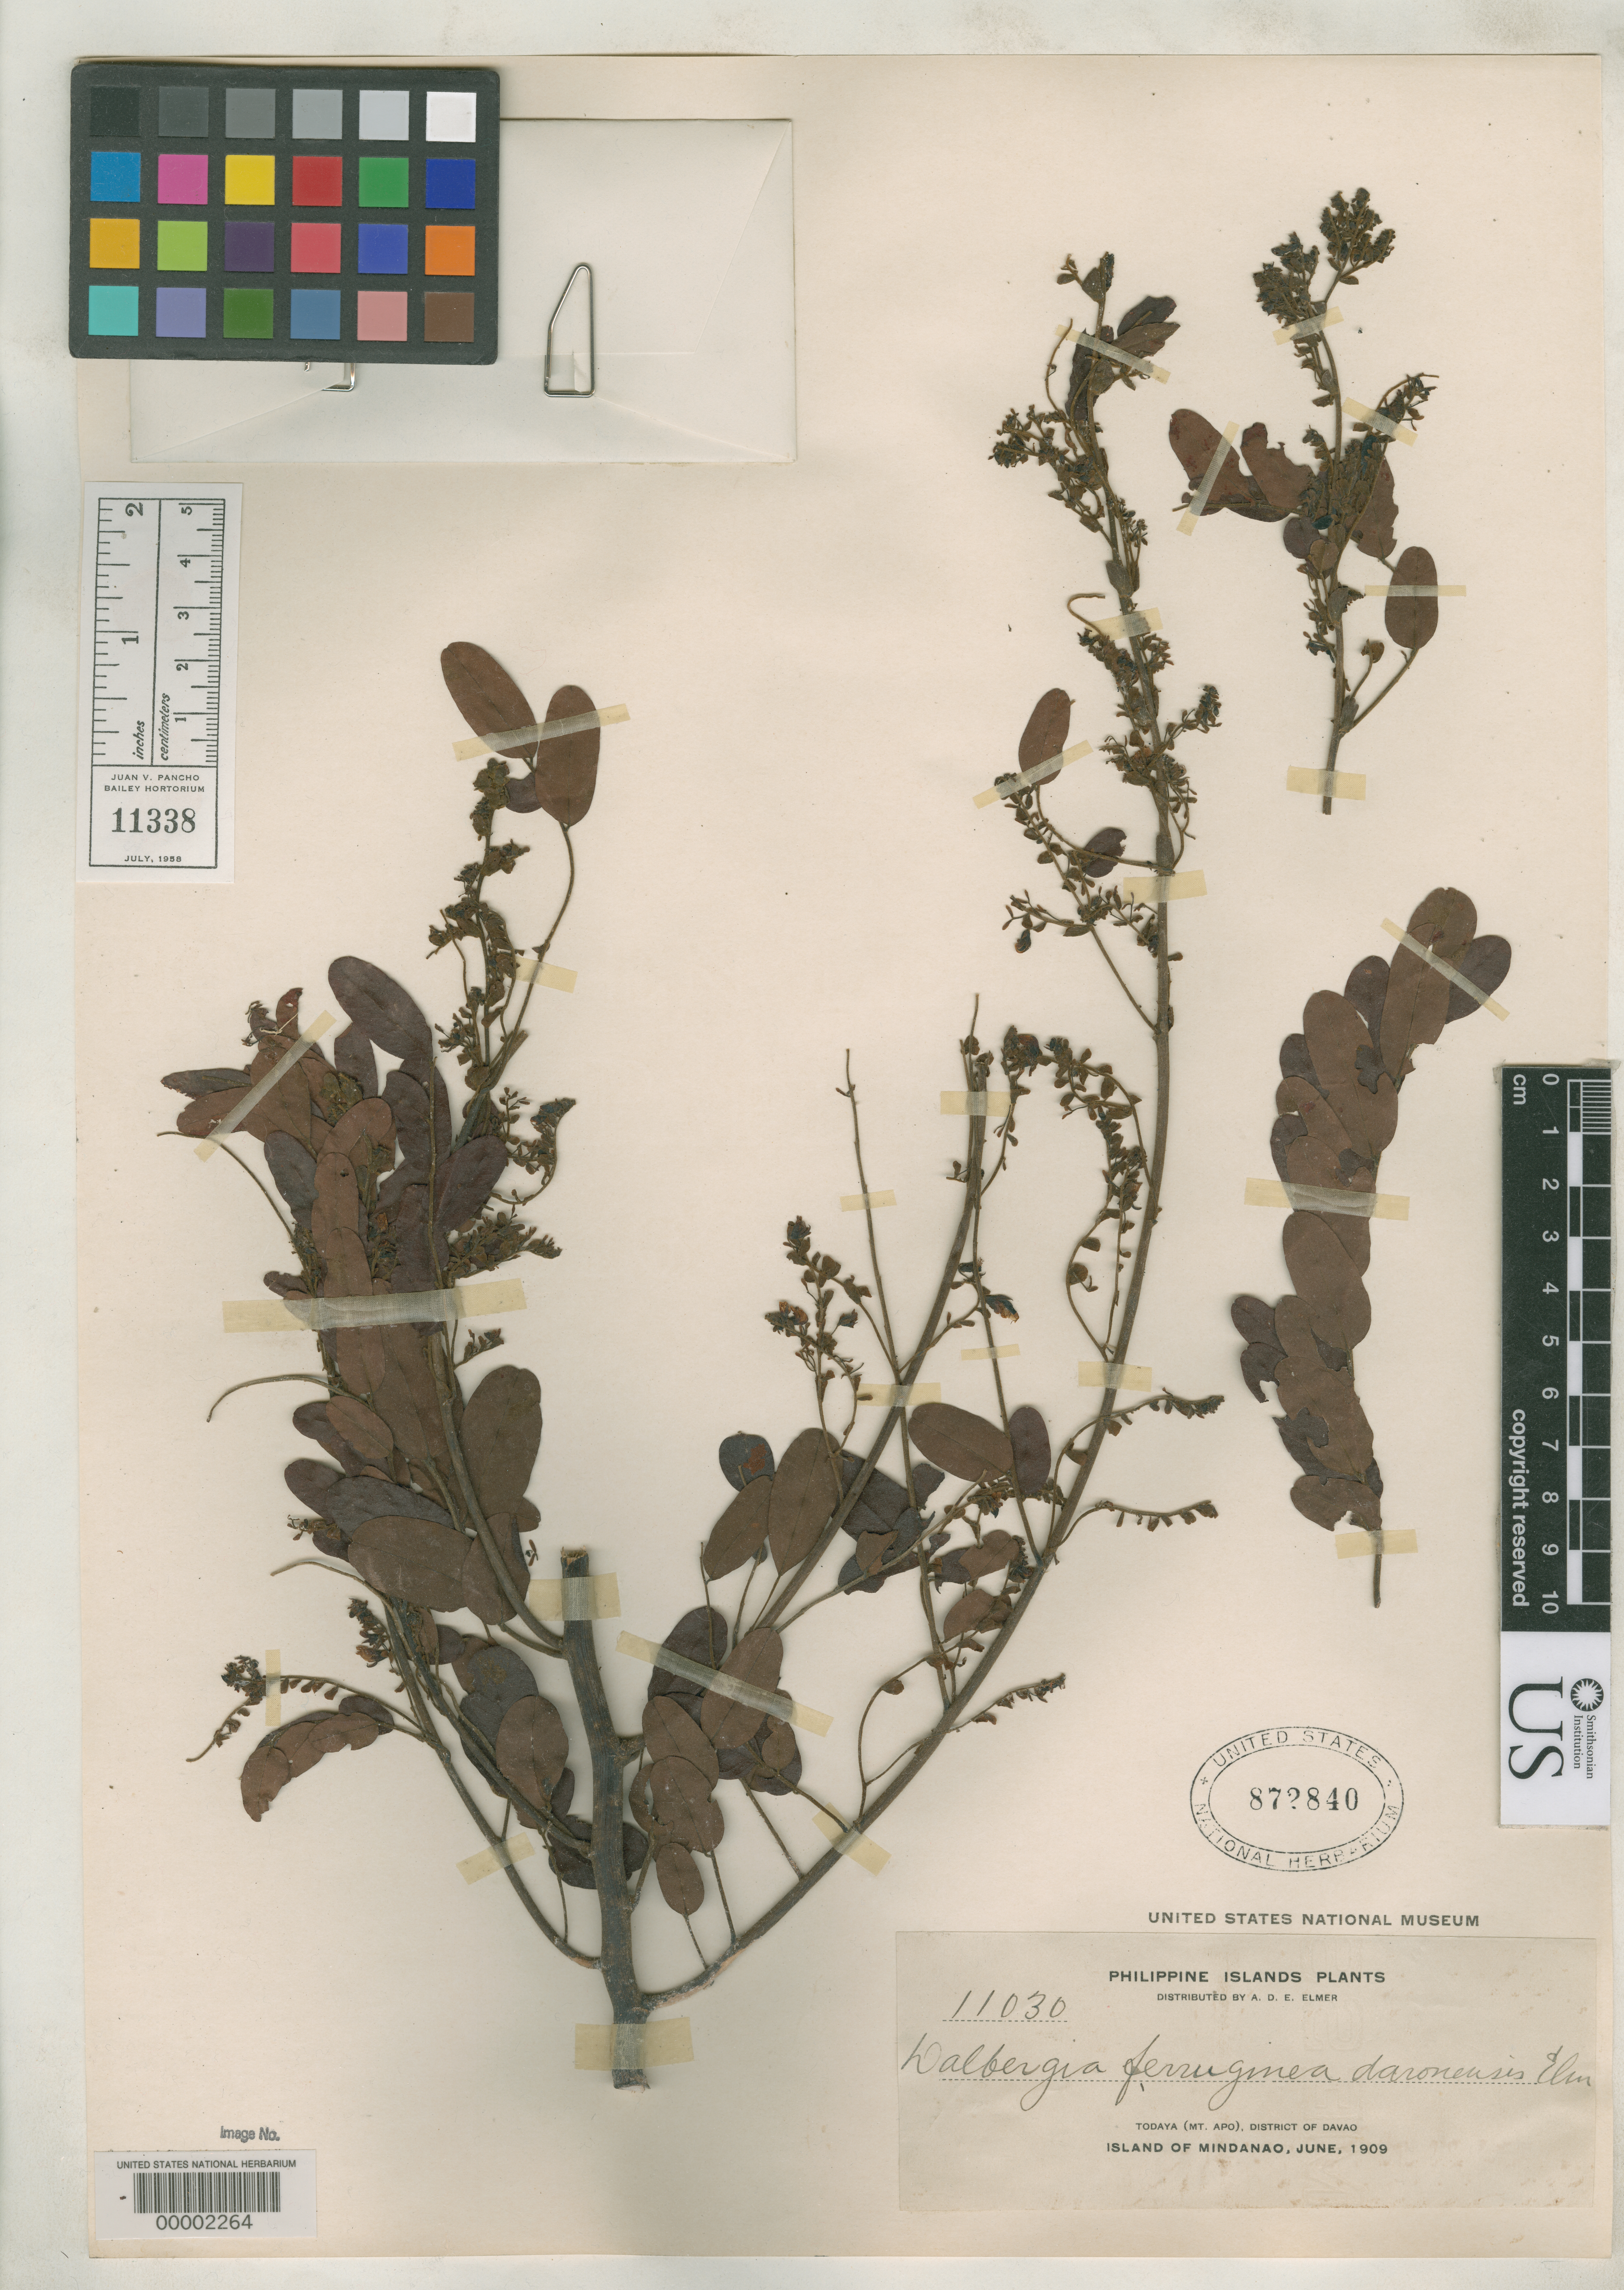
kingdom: Plantae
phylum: Tracheophyta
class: Magnoliopsida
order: Fabales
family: Fabaceae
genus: Dalbergia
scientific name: Dalbergia ferruginea var. daronensis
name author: Elmer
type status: Isotype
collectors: A. D. E. Elmer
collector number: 11030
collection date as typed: Jun 1909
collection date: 1909-06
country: Philippines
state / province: Davao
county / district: Davao del Sur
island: Mindanao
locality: Todaya, Mt. Apo.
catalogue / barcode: US 872840